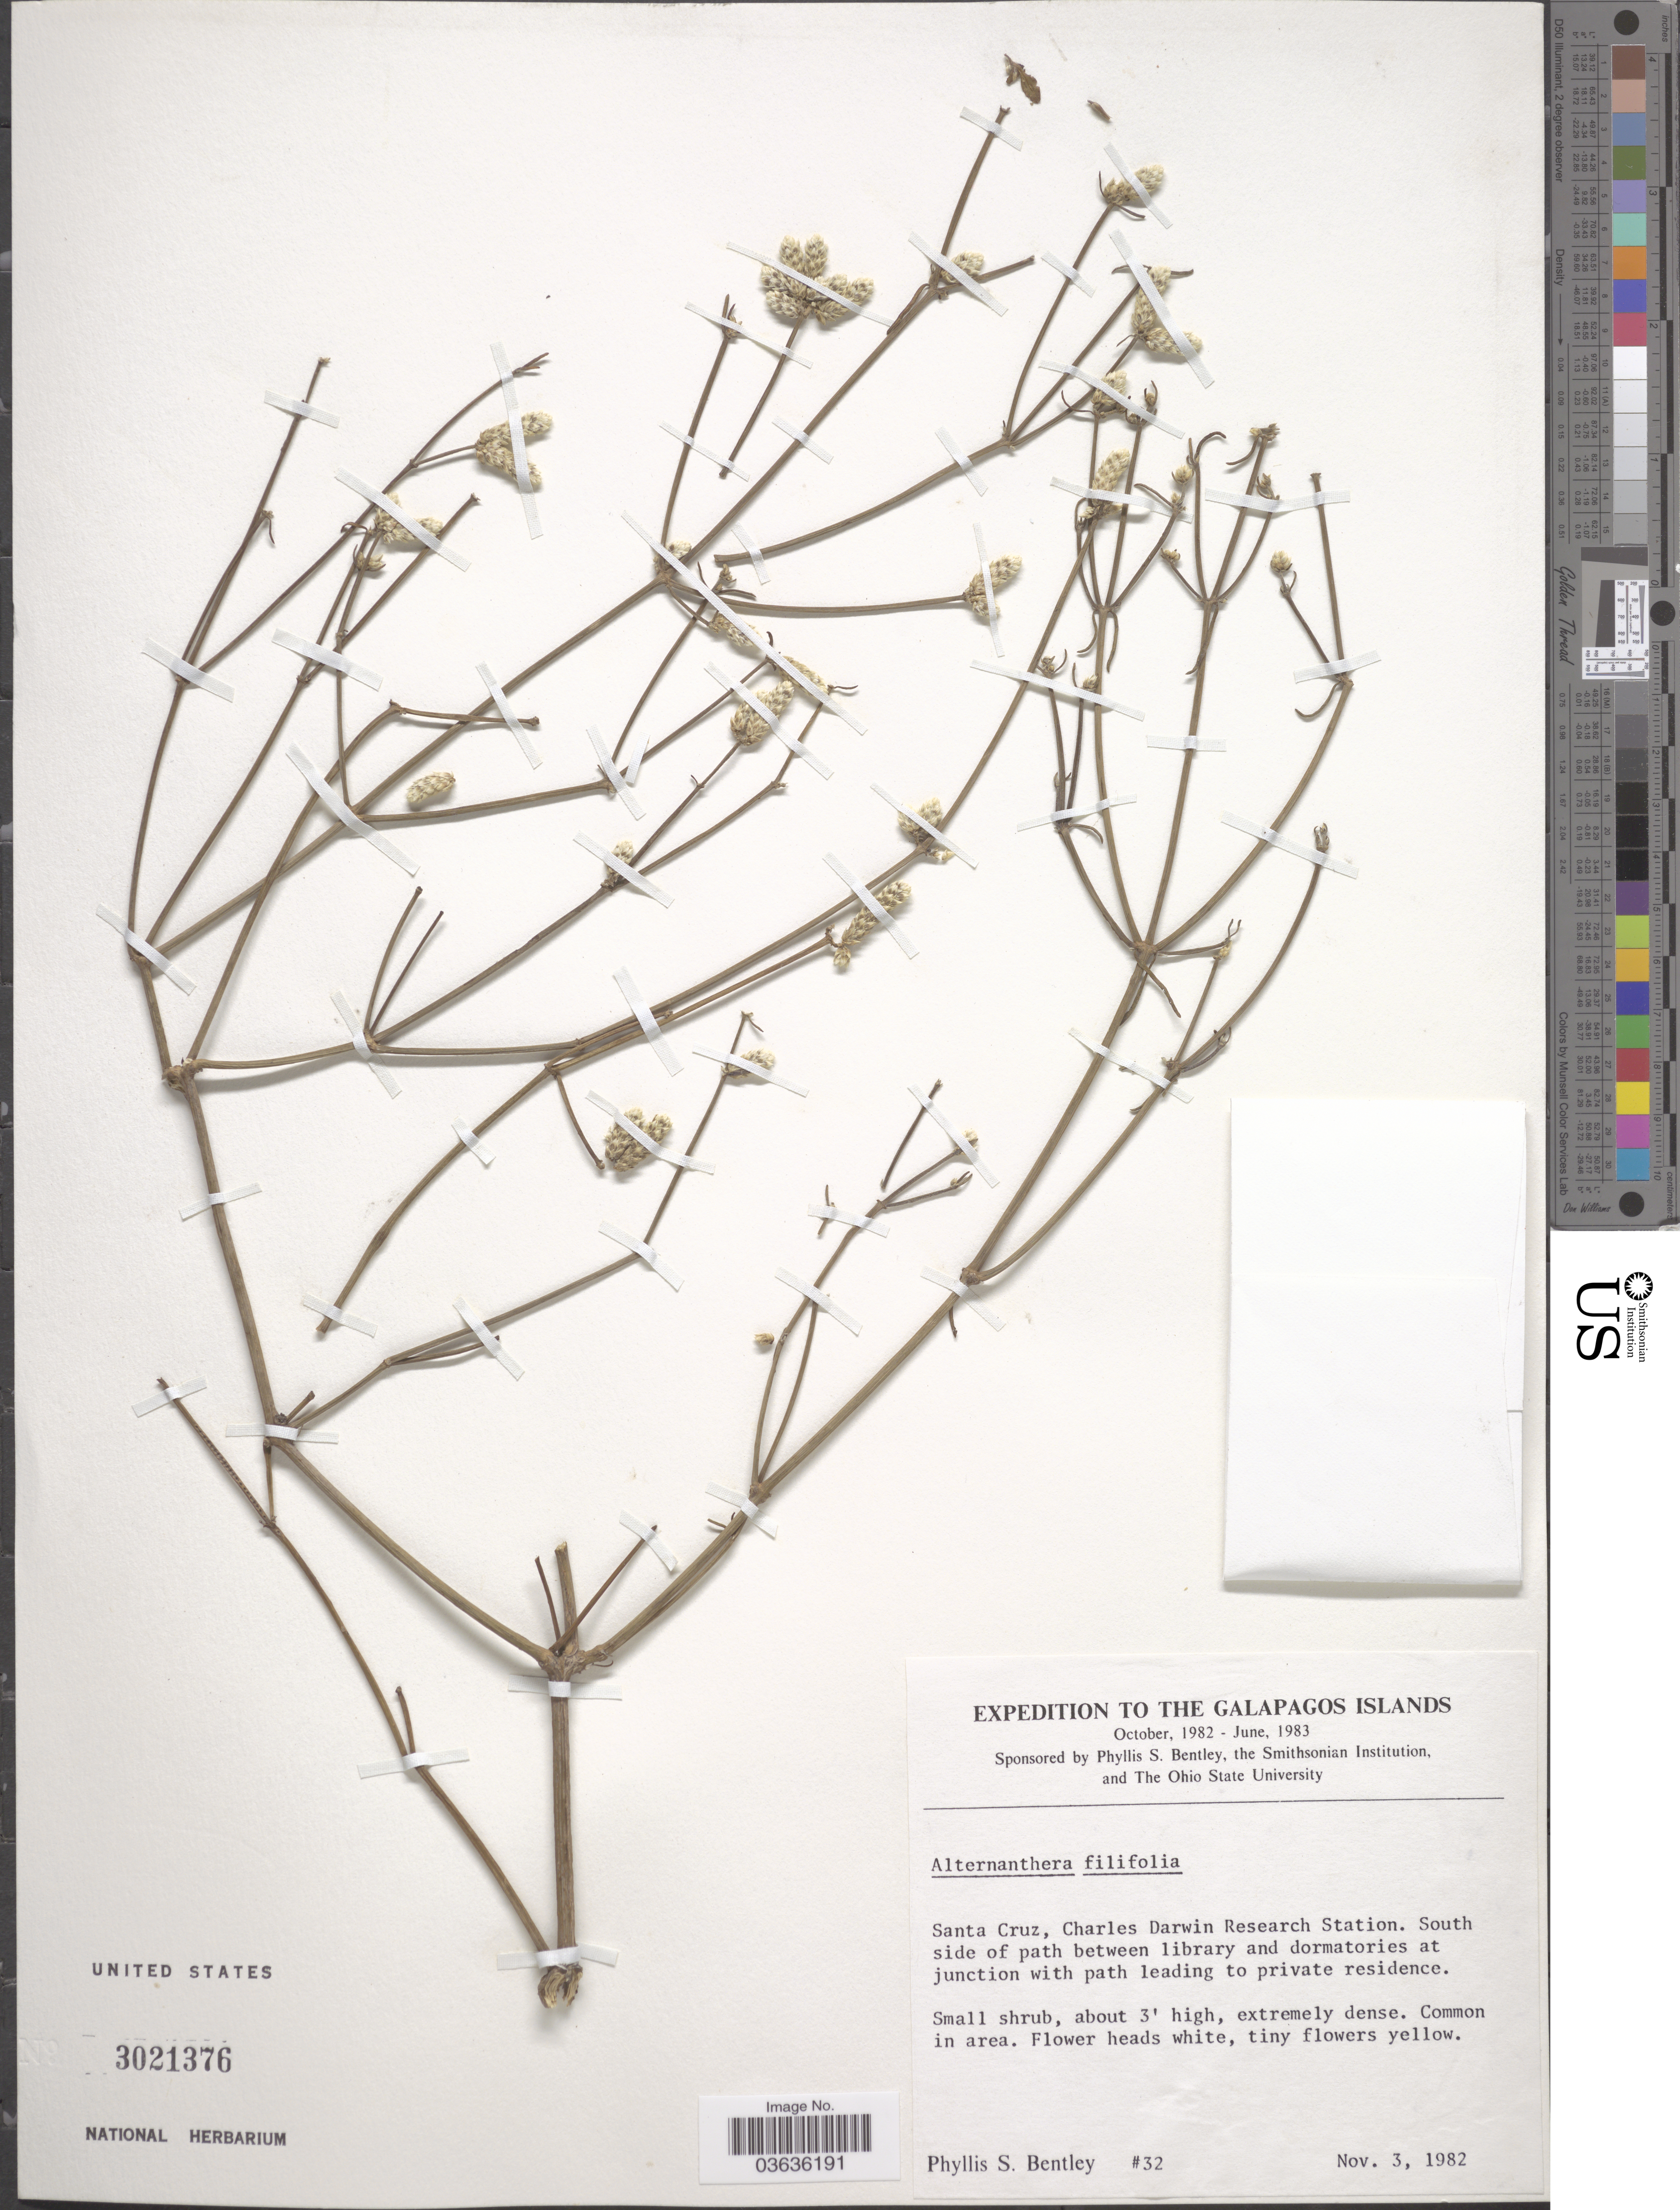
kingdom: Plantae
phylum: Tracheophyta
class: Magnoliopsida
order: Caryophyllales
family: Amaranthaceae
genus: Alternanthera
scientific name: Alternanthera filifolia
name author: (Hook. f.) J.T. Howell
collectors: P. S. Bentley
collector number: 32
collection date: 1982-11-03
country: Ecuador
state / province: Colón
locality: The Galapagos Islands. Santa Cruz, Charles Darwin Research Station. South side of path between library and dormatories at junction with path leading to private residence.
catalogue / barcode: US 3021376